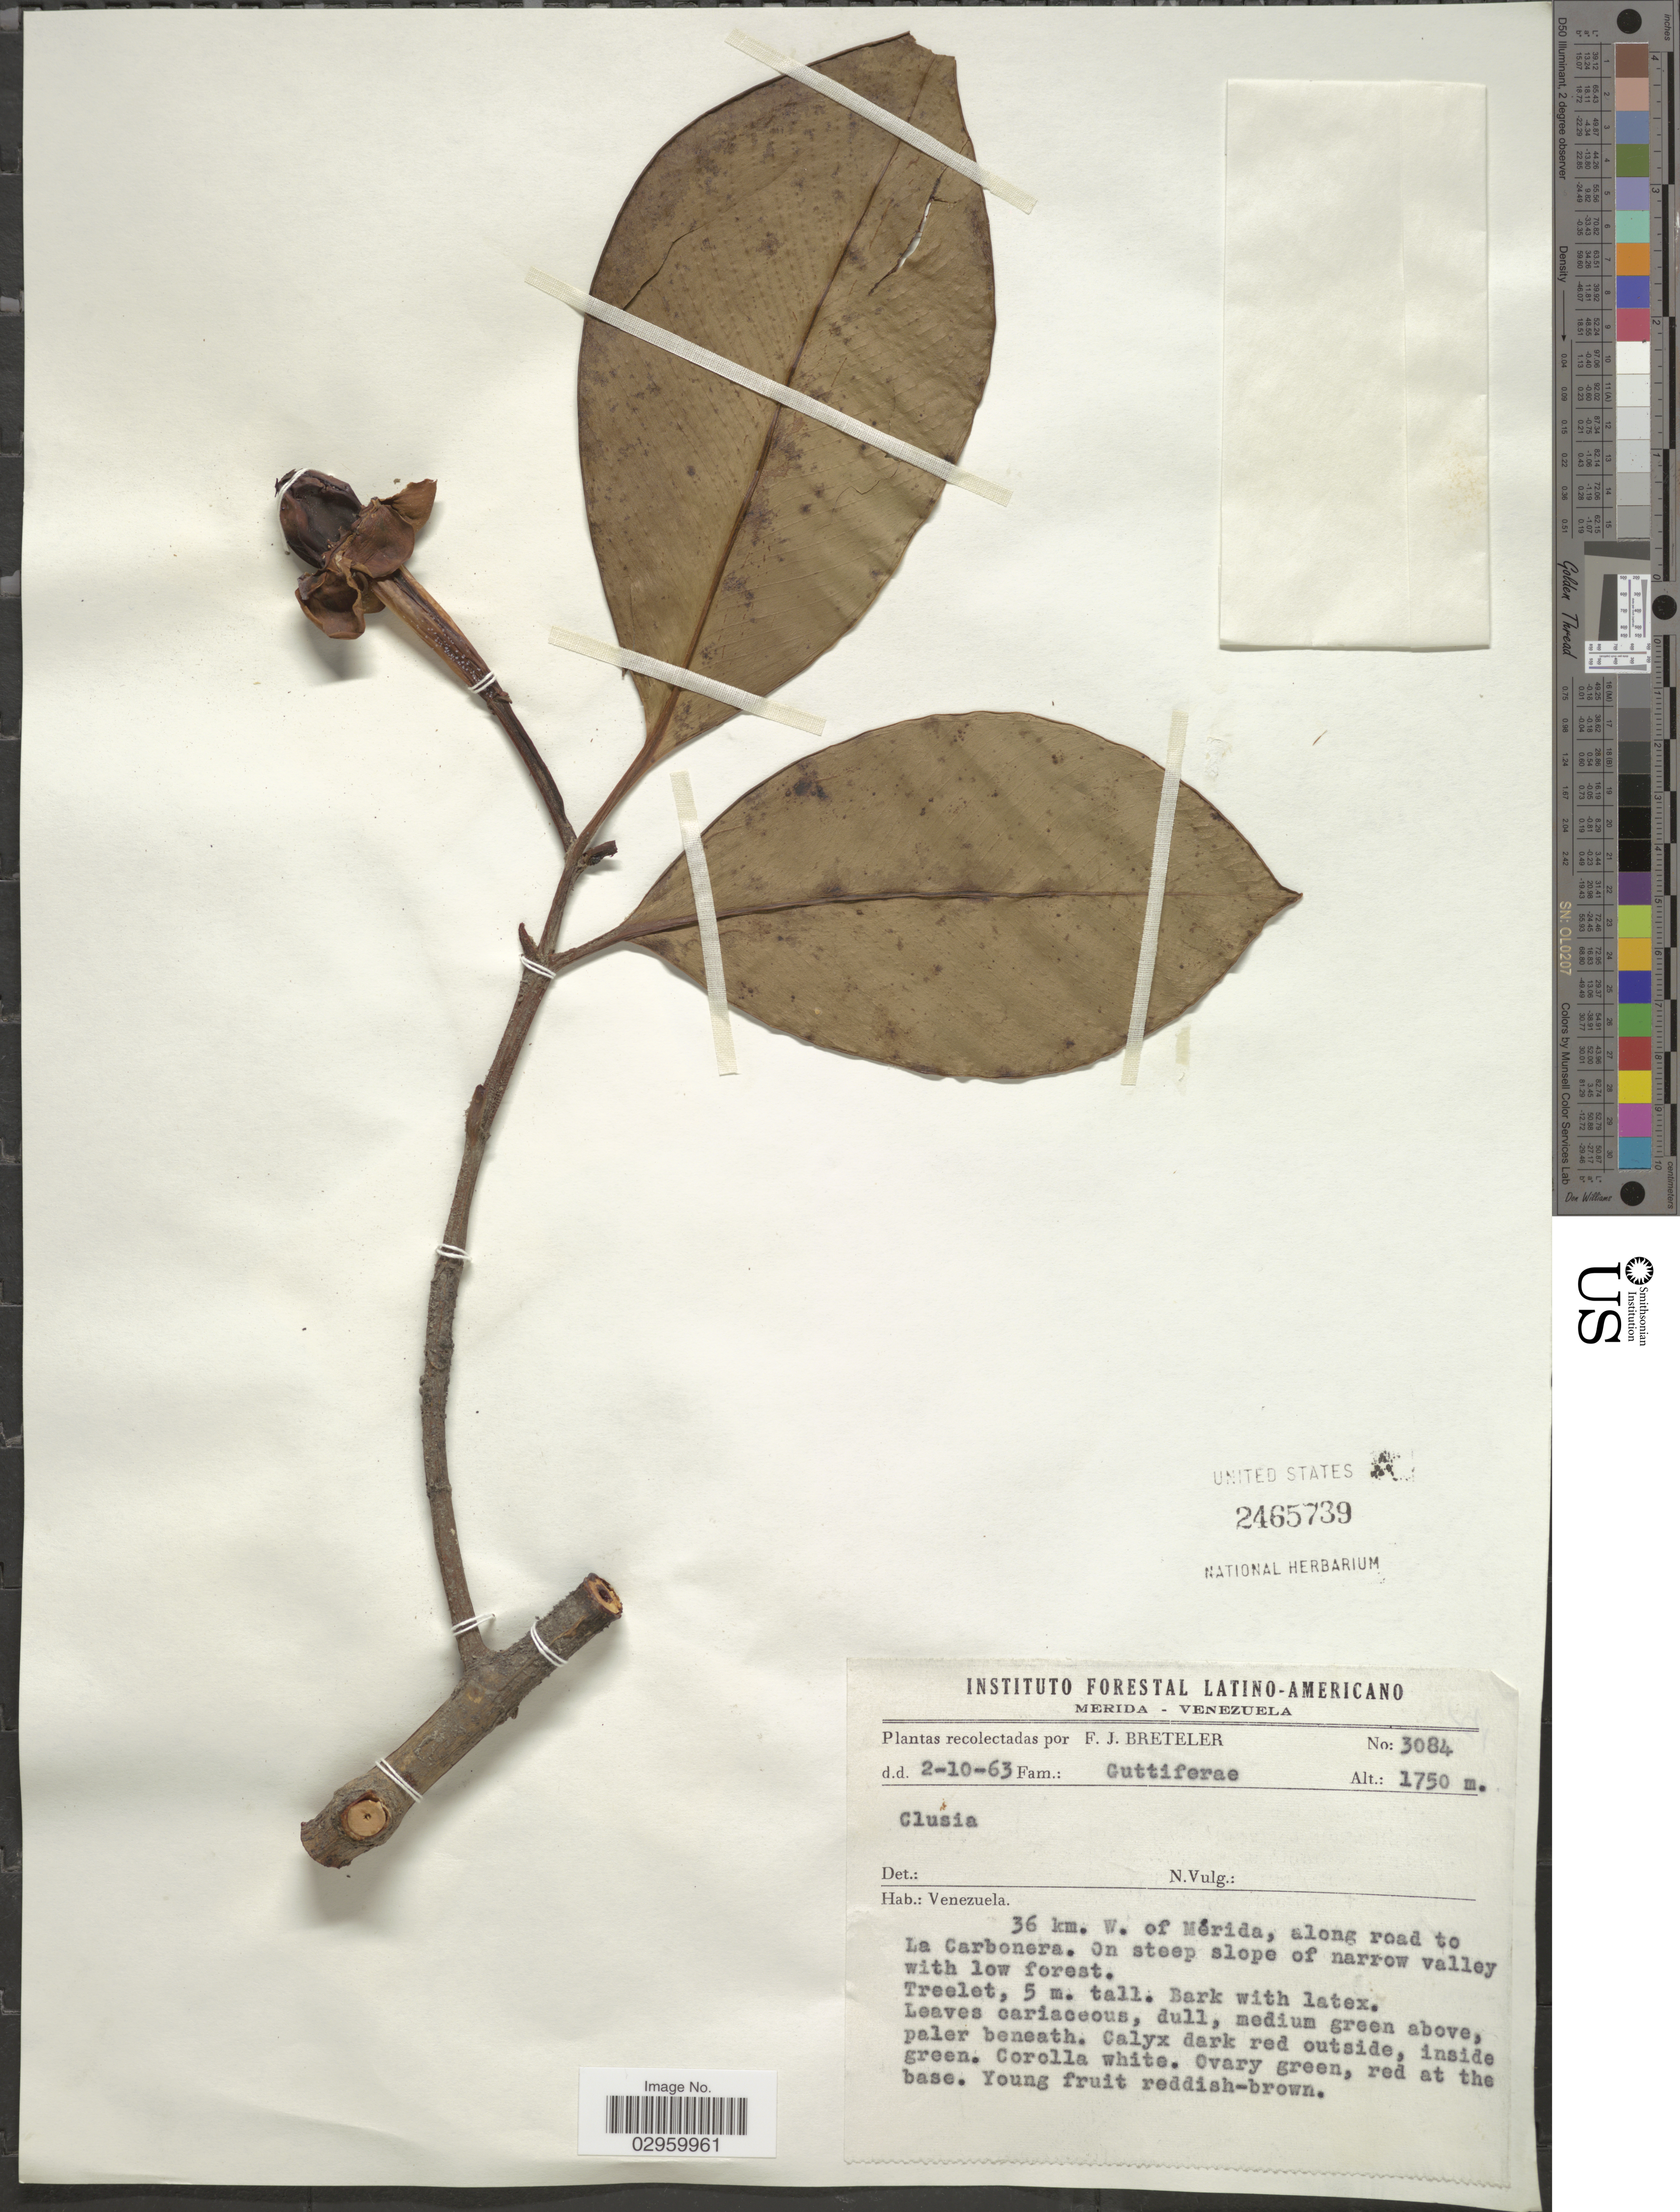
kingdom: Plantae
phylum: Tracheophyta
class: Magnoliopsida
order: Malpighiales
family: Clusiaceae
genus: Clusia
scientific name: Clusia sp.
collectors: F. J. Breteler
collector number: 3084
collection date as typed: Transcribed d/m/y: 2/10/63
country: Venezuela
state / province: Mérida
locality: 36 km. W. of Mérida, along road to La Carbonera.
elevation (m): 1750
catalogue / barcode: US 2465739